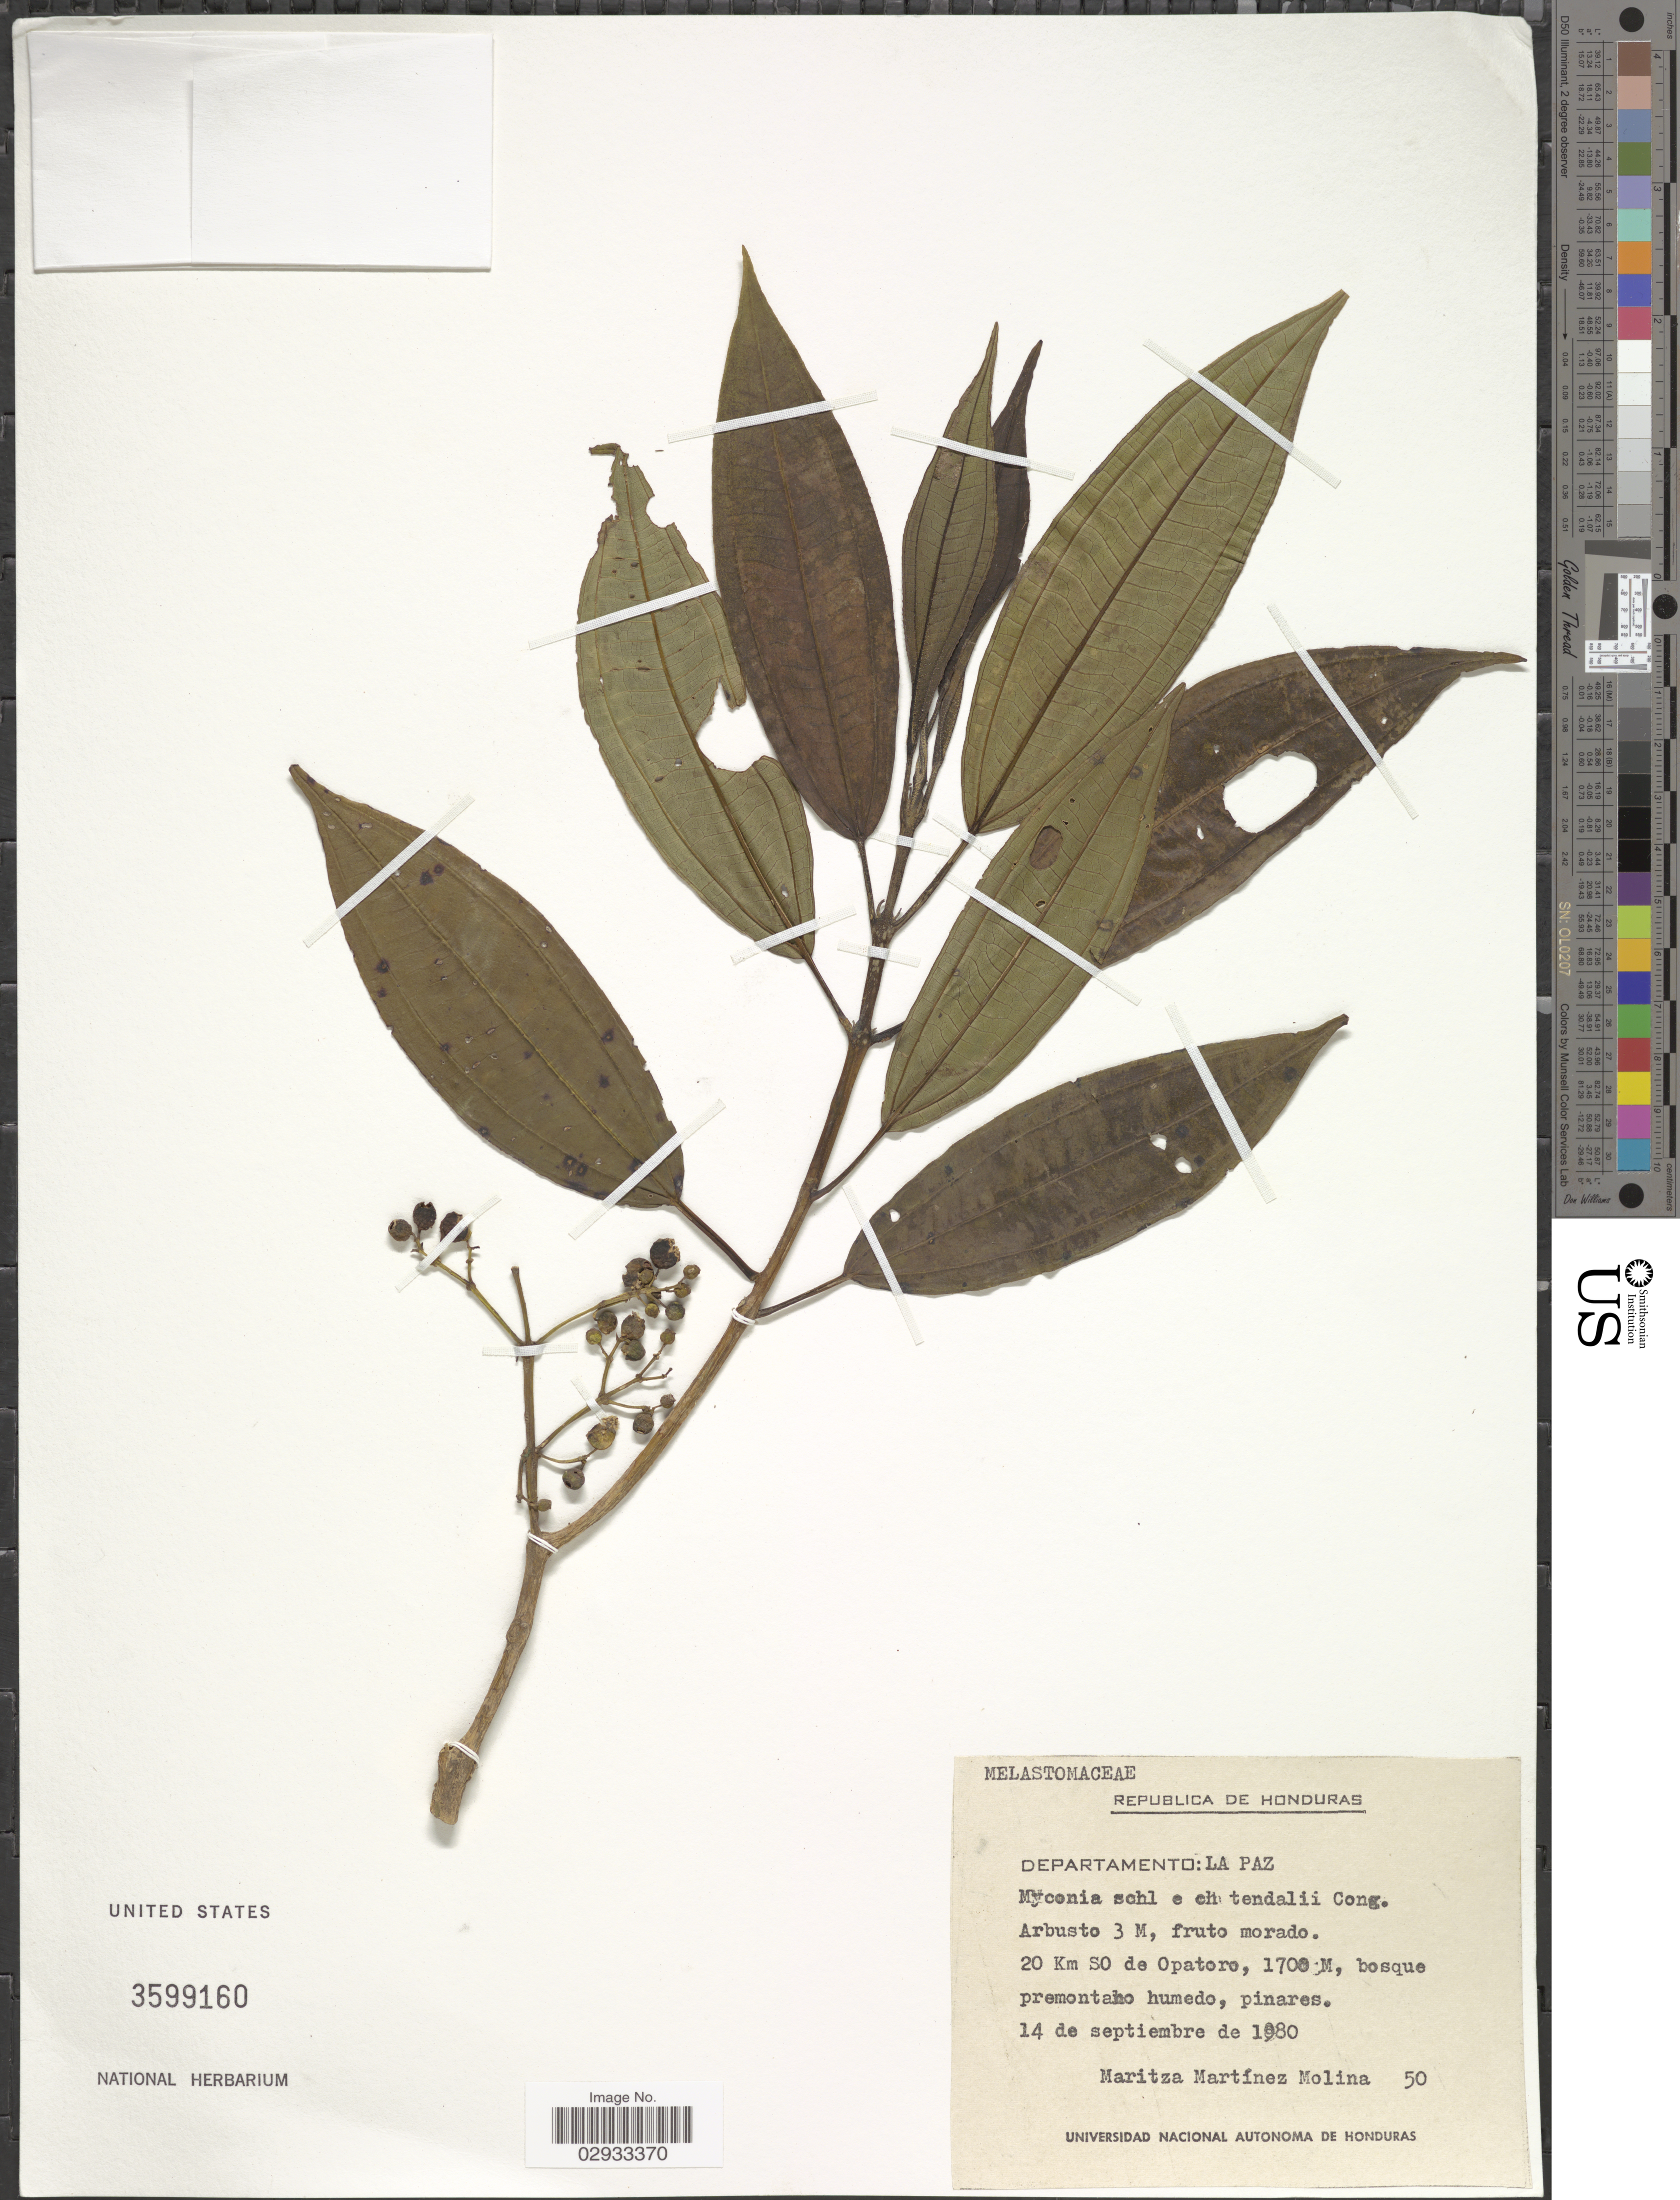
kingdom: Plantae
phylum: Tracheophyta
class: Magnoliopsida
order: Myrtales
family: Melastomataceae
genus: Miconia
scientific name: Miconia schlechtendalii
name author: Cogn. in DC.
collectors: M. Martínez M.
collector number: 50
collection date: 1980-09-14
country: Honduras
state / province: La Paz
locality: Departamento: La Paz. 20 Km SO de Opatoro.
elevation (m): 1700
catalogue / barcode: US 3599160